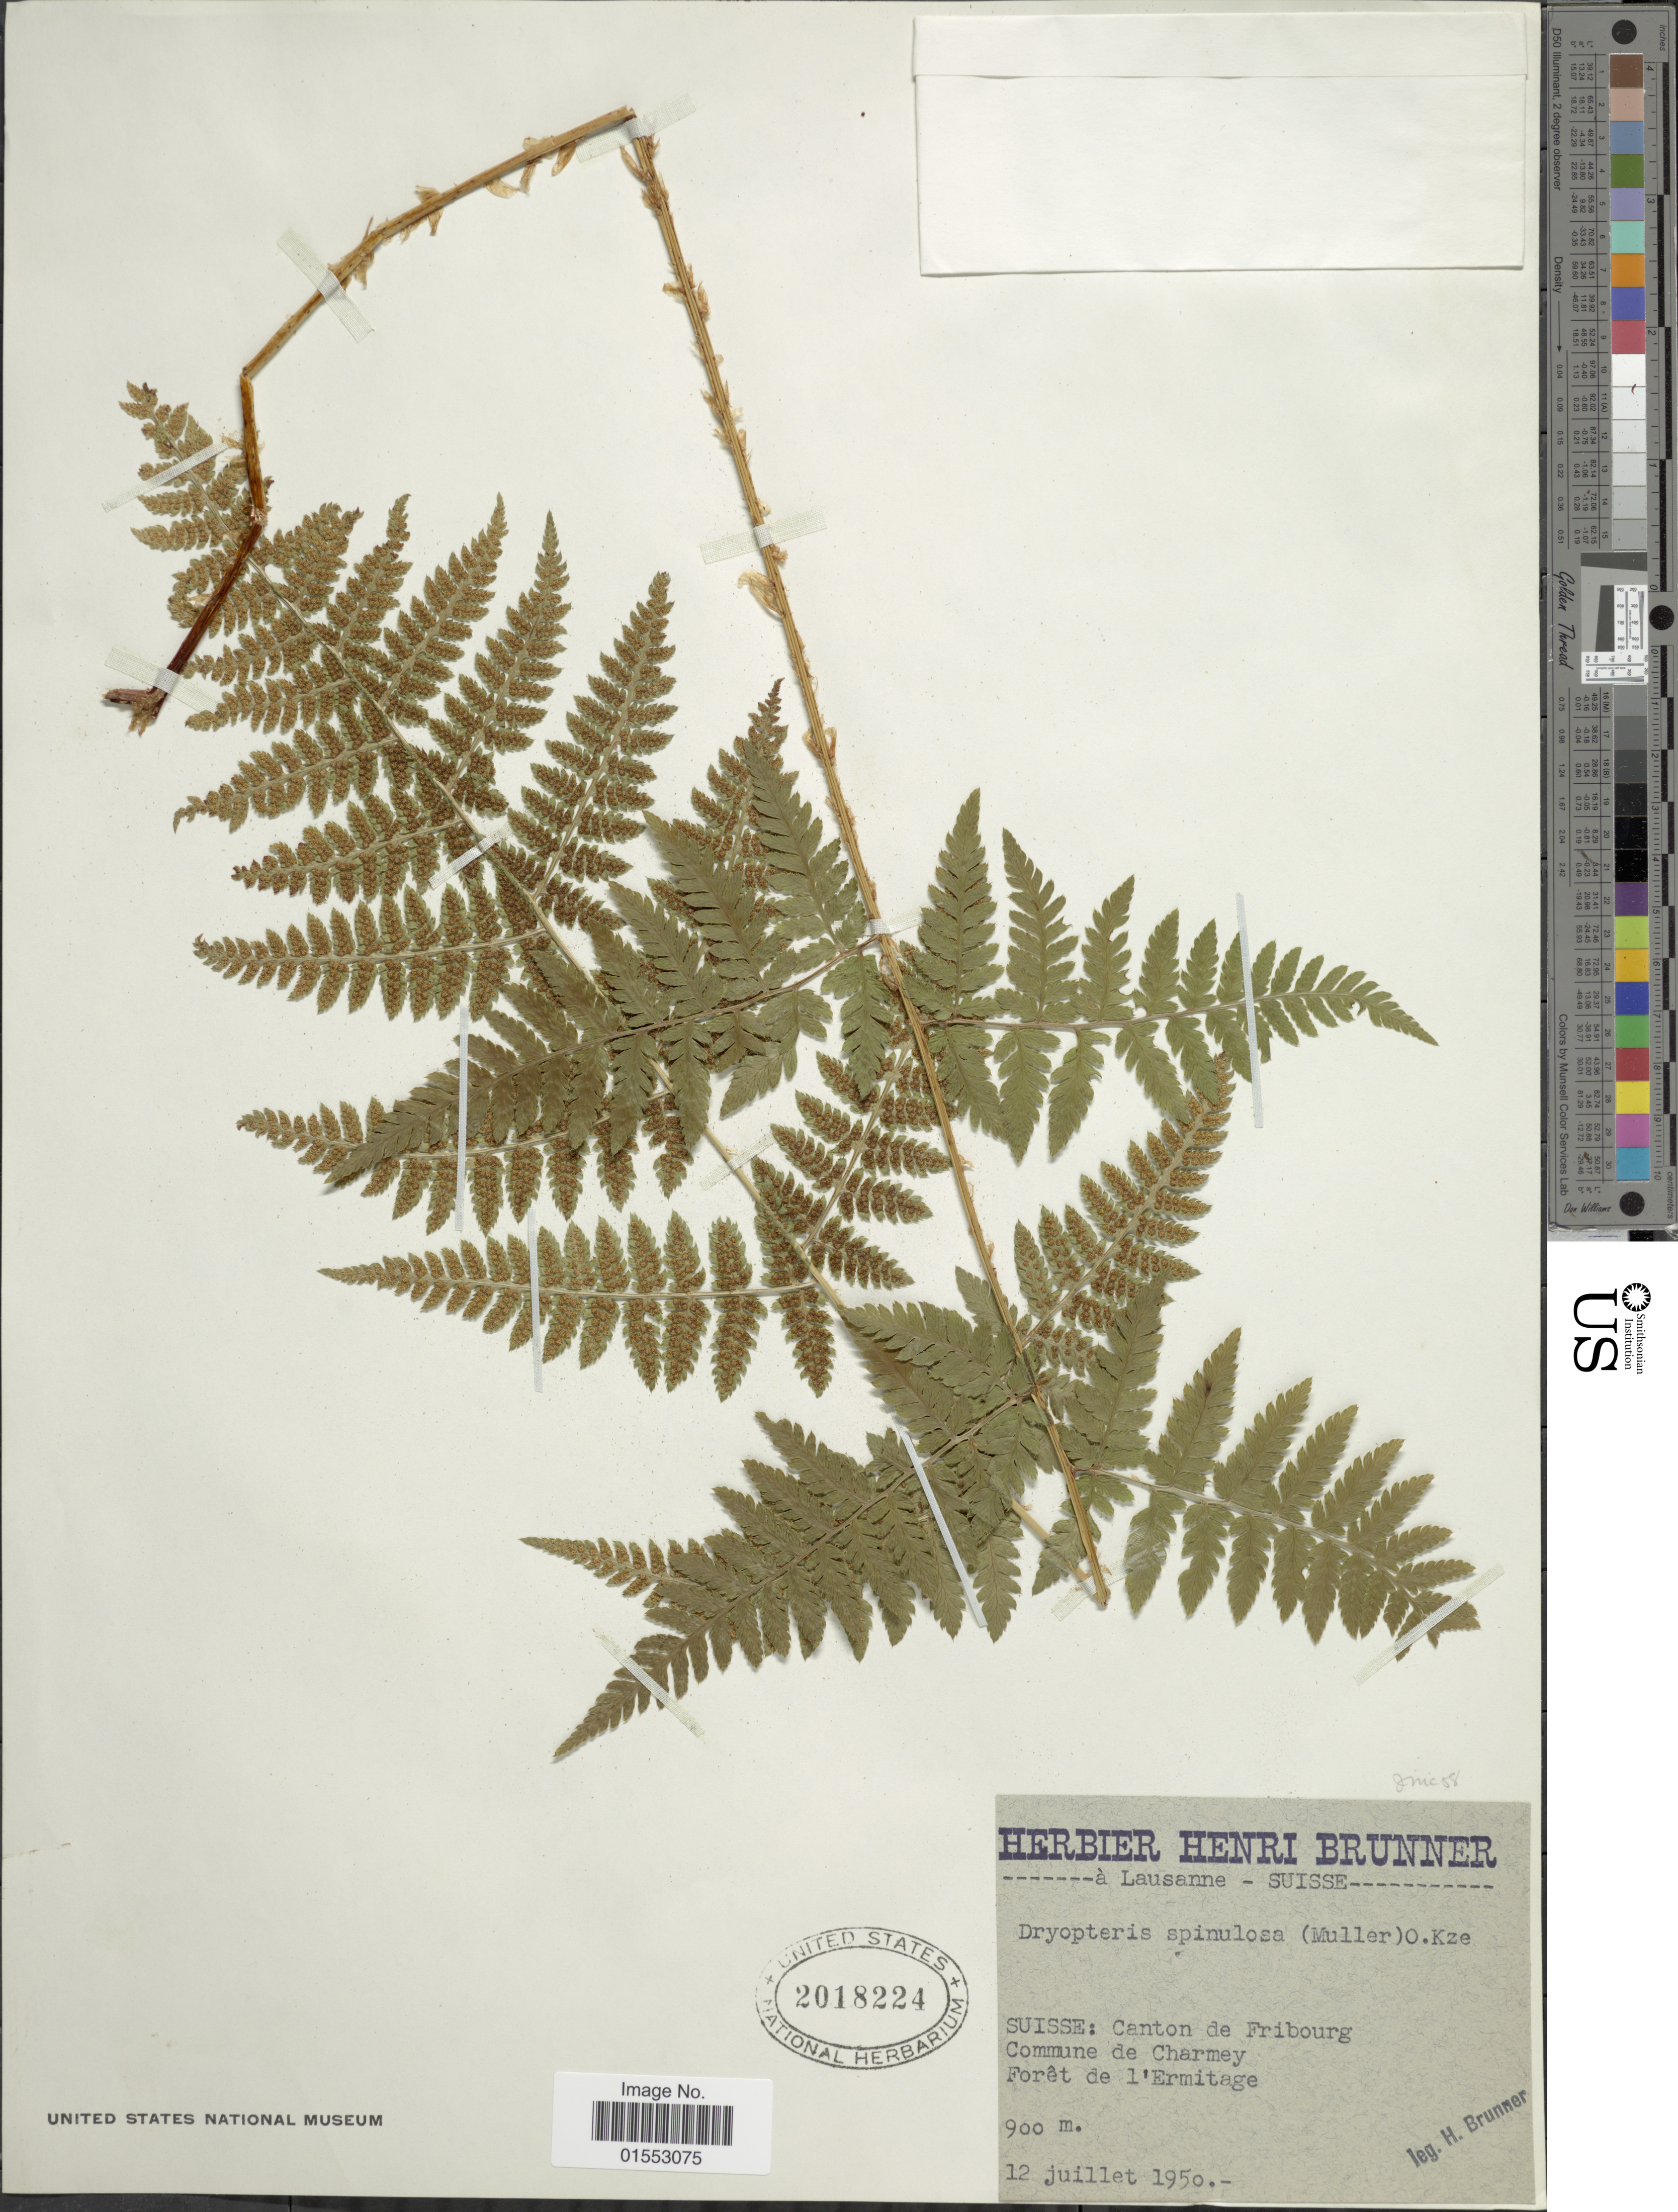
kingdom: Plantae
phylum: Tracheophyta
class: Polypodiopsida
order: Polypodiales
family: Dryopteridaceae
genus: Dryopteris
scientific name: Dryopteris carthusiana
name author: (Villars) H.P. Fuchs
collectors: H. Brunner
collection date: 1950-07-12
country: Switzerland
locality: Lausanne, Suisse. Canton de Fribourg. Commune de Charmey. Foret de l'Ermitage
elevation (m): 900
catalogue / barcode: US 2018224